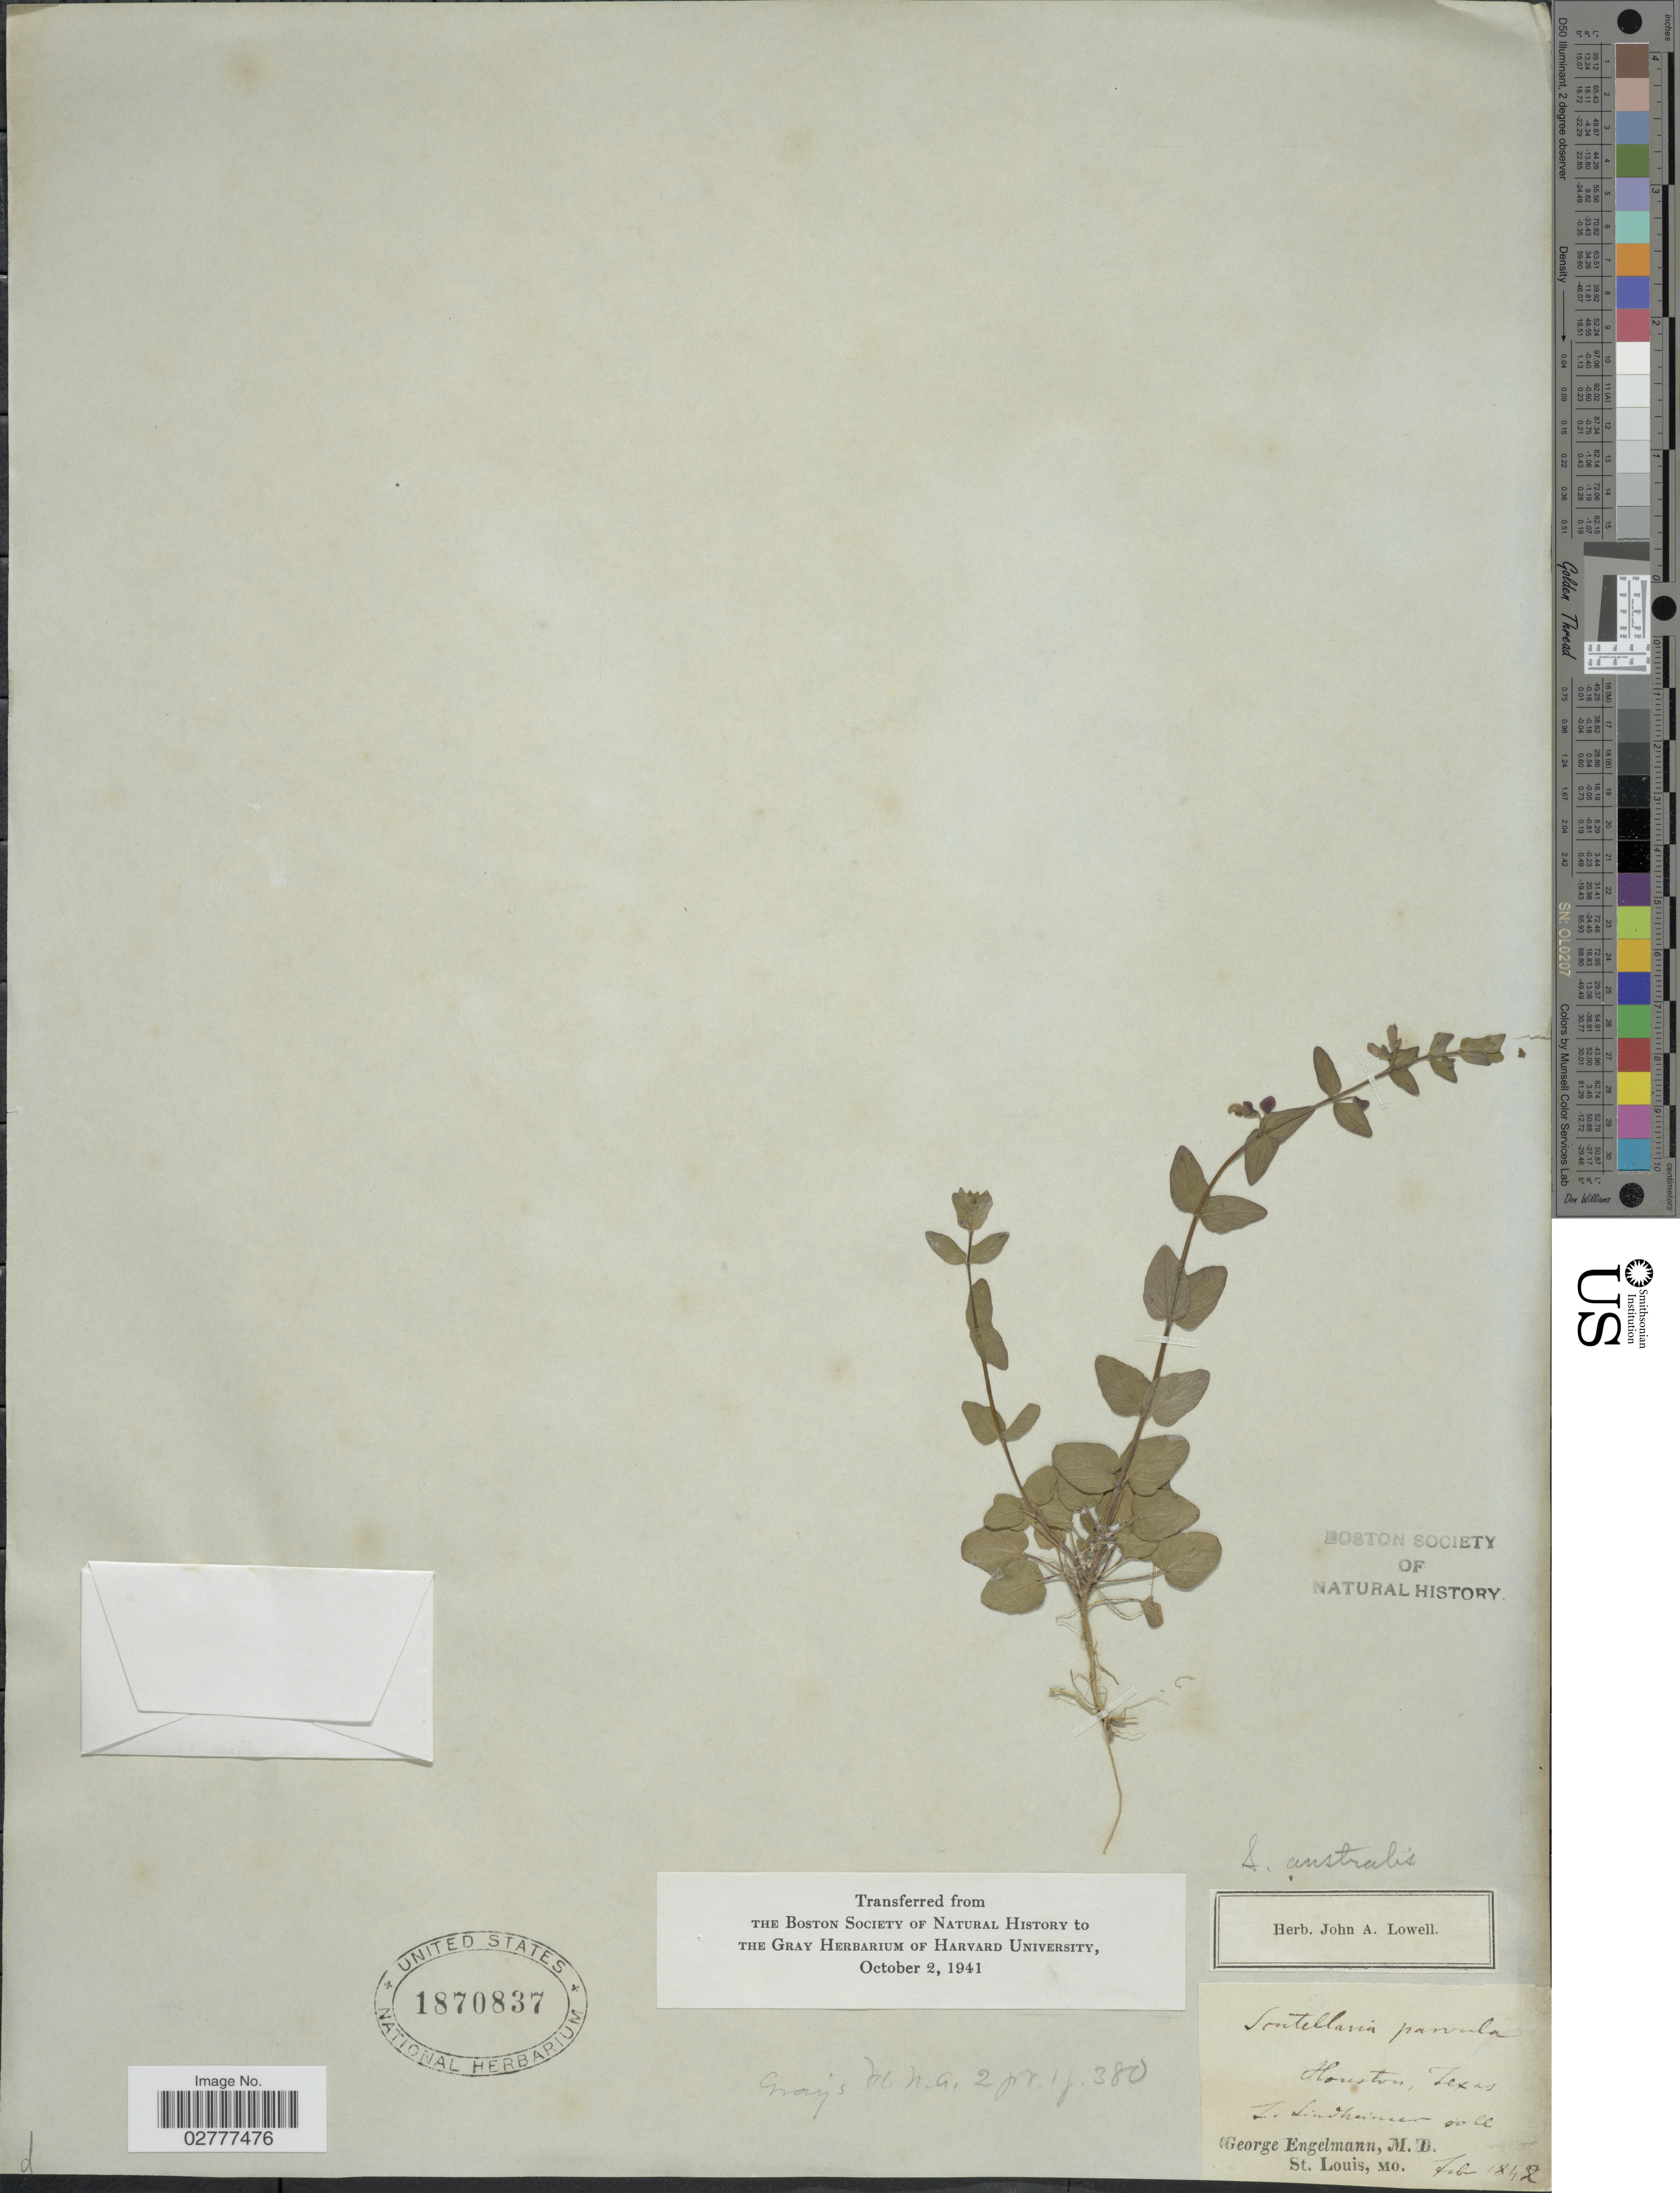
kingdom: Plantae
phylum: Tracheophyta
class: Magnoliopsida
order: Lamiales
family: Lamiaceae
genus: Scutellaria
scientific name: Scutellaria australis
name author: (Fassett) Epling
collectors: F. Lindheimer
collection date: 1842-02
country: United States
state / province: Texas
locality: Houston.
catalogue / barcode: US 1870837